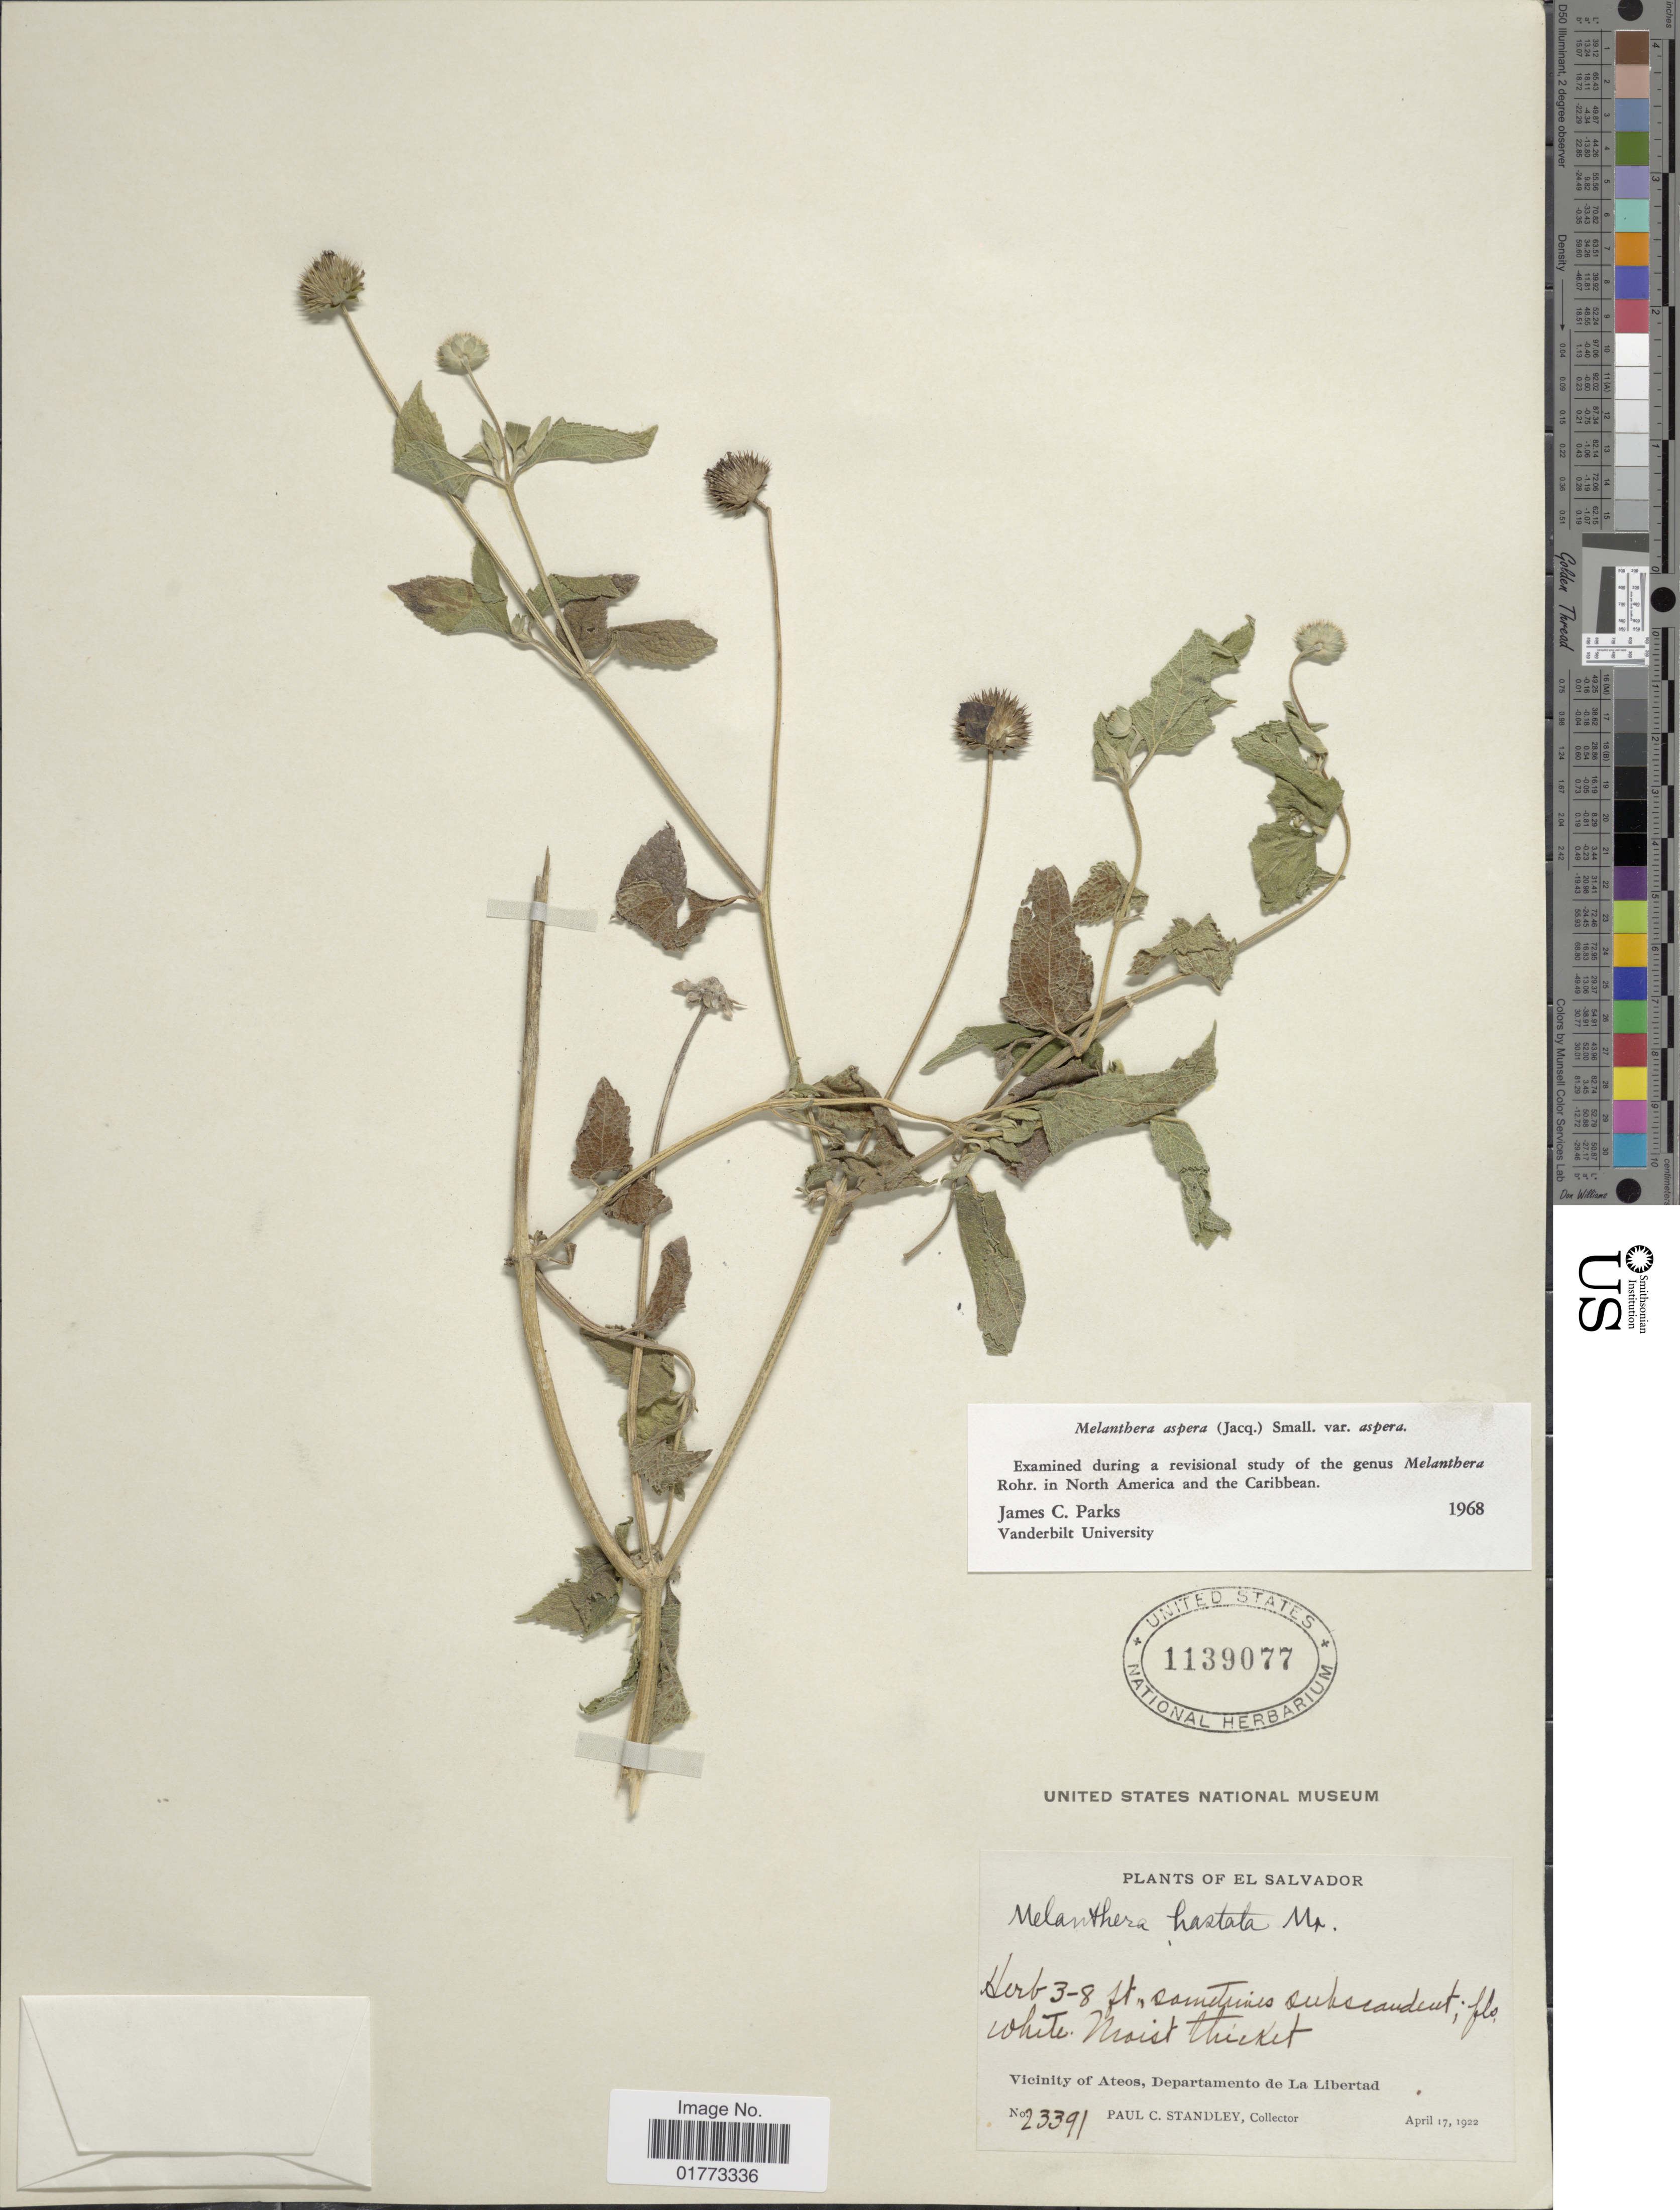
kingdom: Plantae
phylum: Tracheophyta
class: Magnoliopsida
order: Asterales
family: Asteraceae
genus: Melanthera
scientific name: Melanthera nivea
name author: (L.) Small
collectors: P. C. Standley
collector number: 23391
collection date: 1922-04-17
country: El Salvador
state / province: La Libertad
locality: Vicinity of Ateos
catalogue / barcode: US 1139077